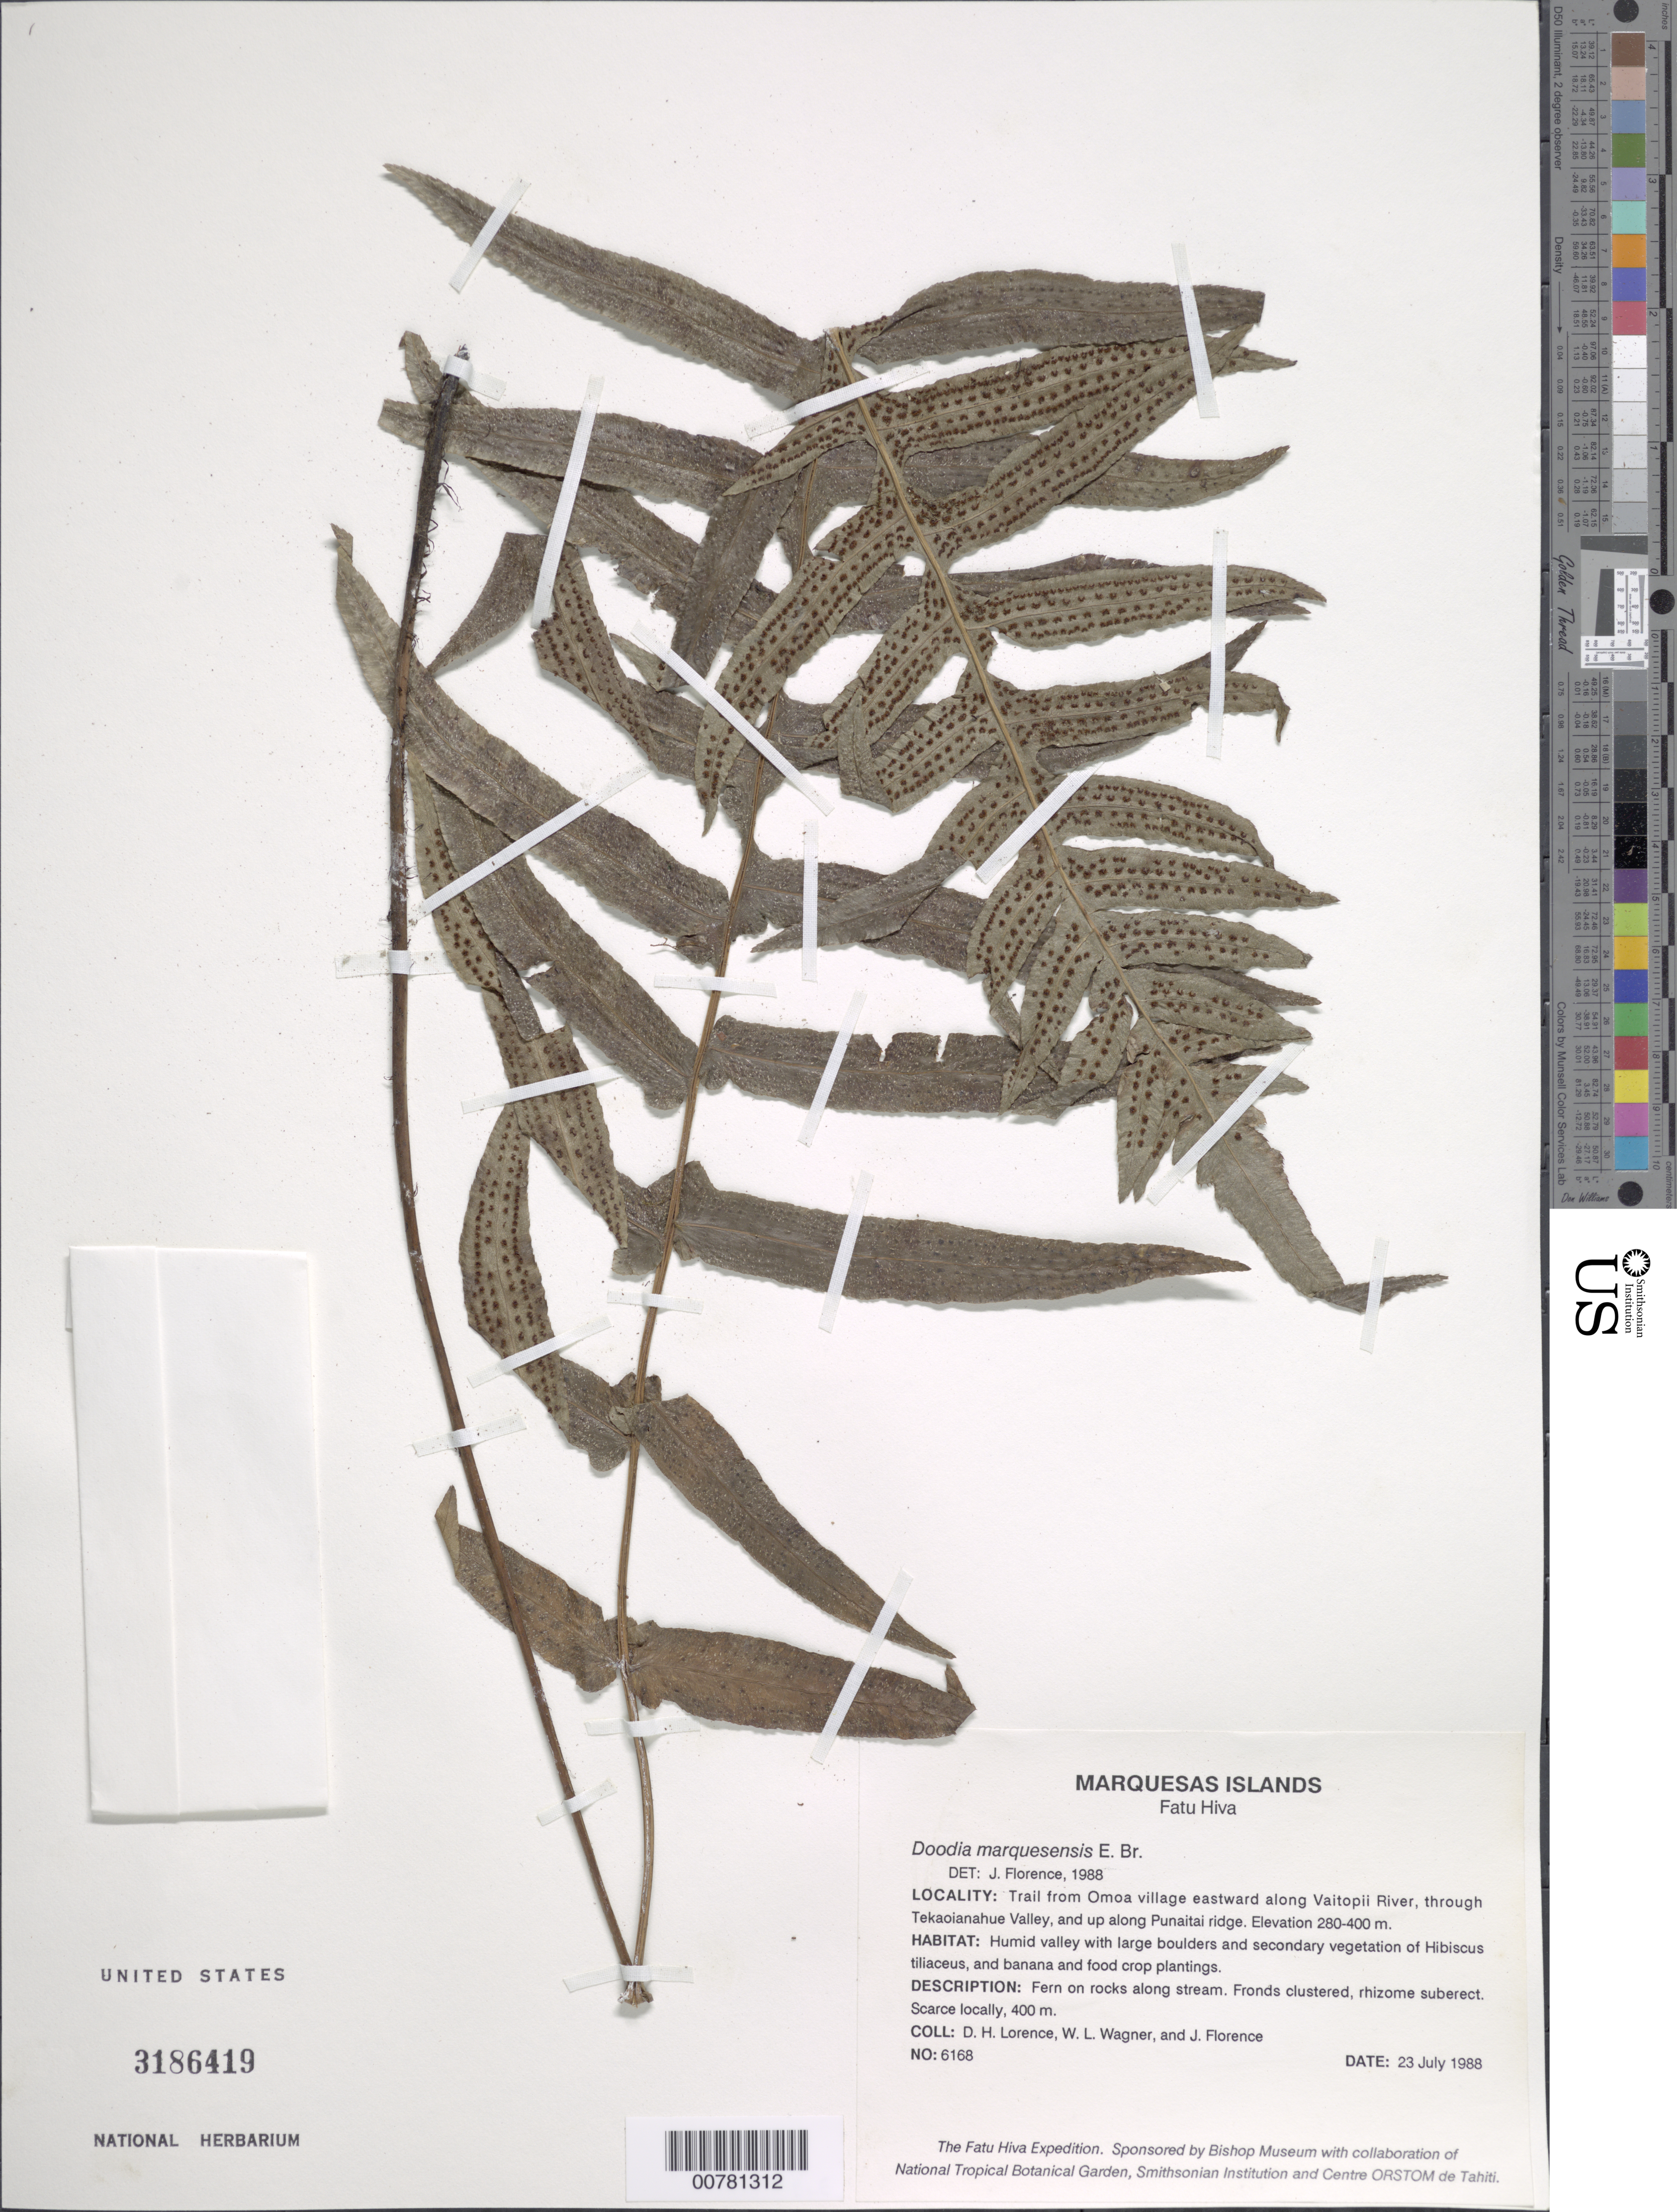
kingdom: Plantae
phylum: Tracheophyta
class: Polypodiopsida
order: Polypodiales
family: Blechnaceae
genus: Doodia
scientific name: Doodia marquesensis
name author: E.D. Br.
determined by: Lorence, David H., (PTBG), National Tropical Botanical Garden (UNITED STATES)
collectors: D. Lorence, W. L. Wagner & J. Florence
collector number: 6168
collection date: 1988-07-23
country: French Polynesia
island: Fatu Hiva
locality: Trail from 'Omo'a village eastward along Vaitopii River, through Tekaoianahue Valley, and up along Punaitai ridge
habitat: Fern on rocks along stream. Humid valley with large boulders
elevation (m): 400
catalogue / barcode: US 3186419